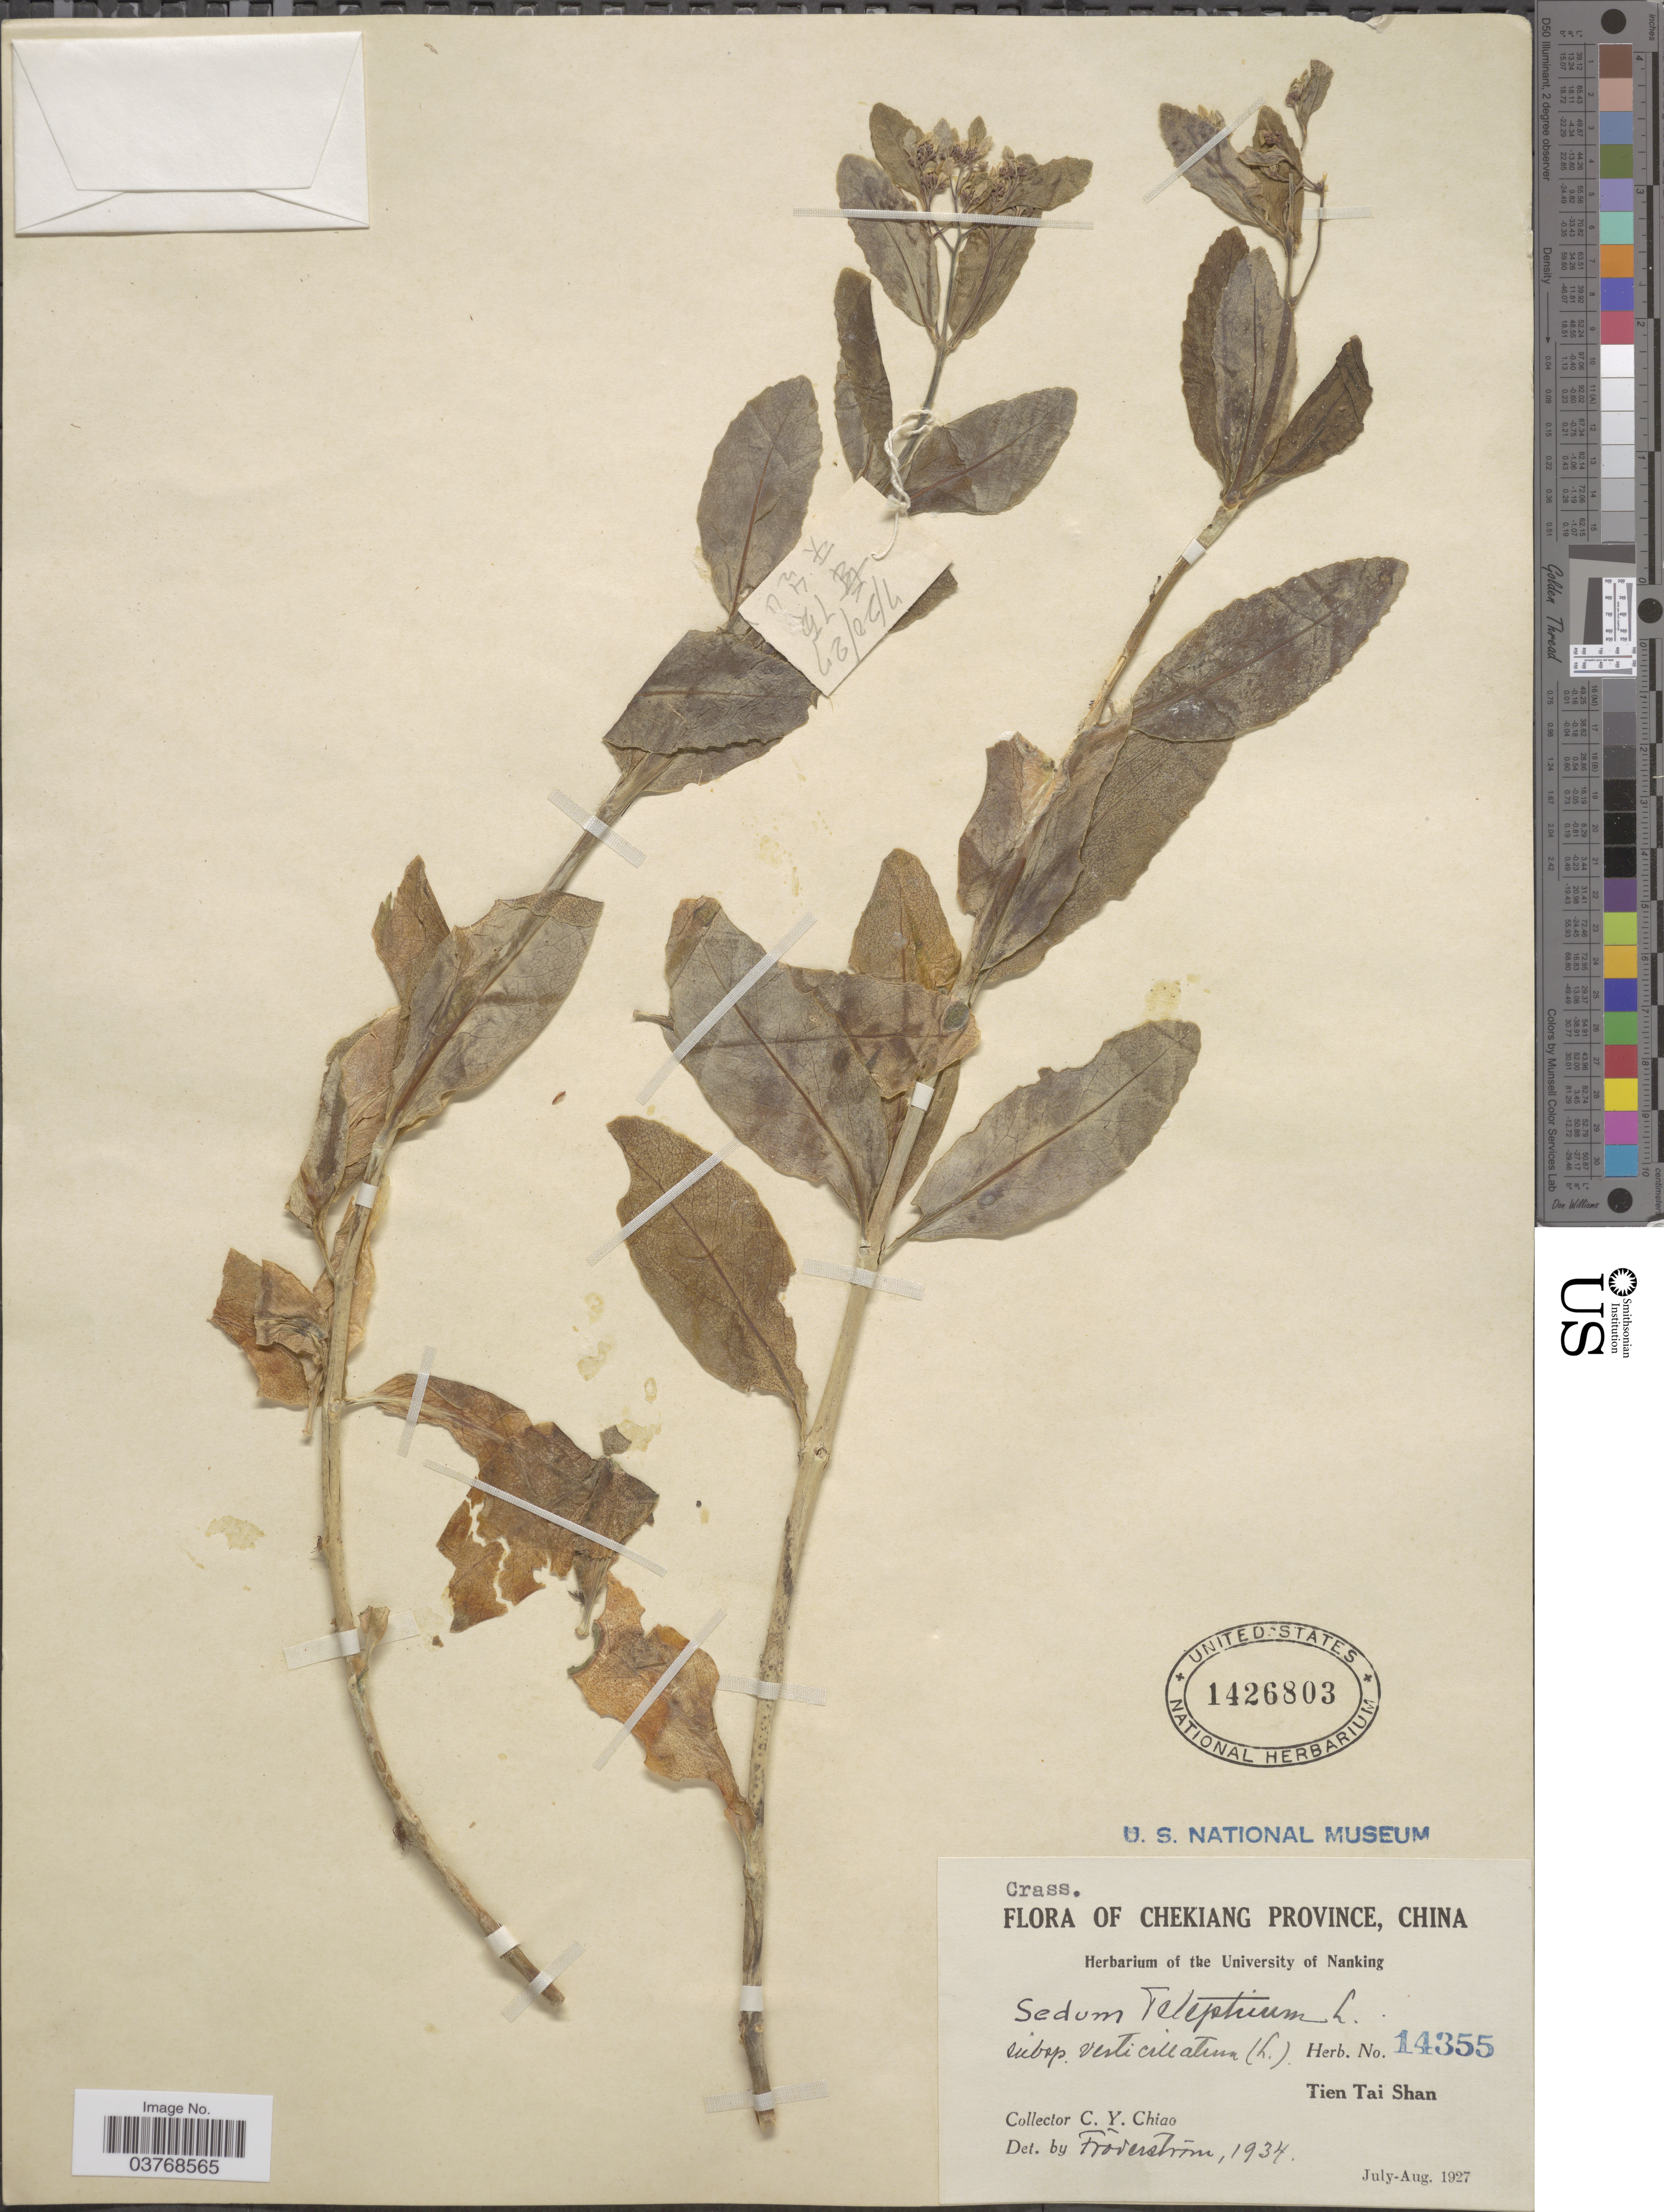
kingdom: Plantae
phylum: Tracheophyta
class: Magnoliopsida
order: Saxifragales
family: Crassulaceae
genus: Hylotelephium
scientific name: Hylotelephium verticillatum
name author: (L.) H. Ohba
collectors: C. Y. Chiao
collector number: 14355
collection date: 1927-07/1927-08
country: China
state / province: Zhejiang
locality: Chekiang Province. Tien Tai Shan.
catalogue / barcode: US 1426803